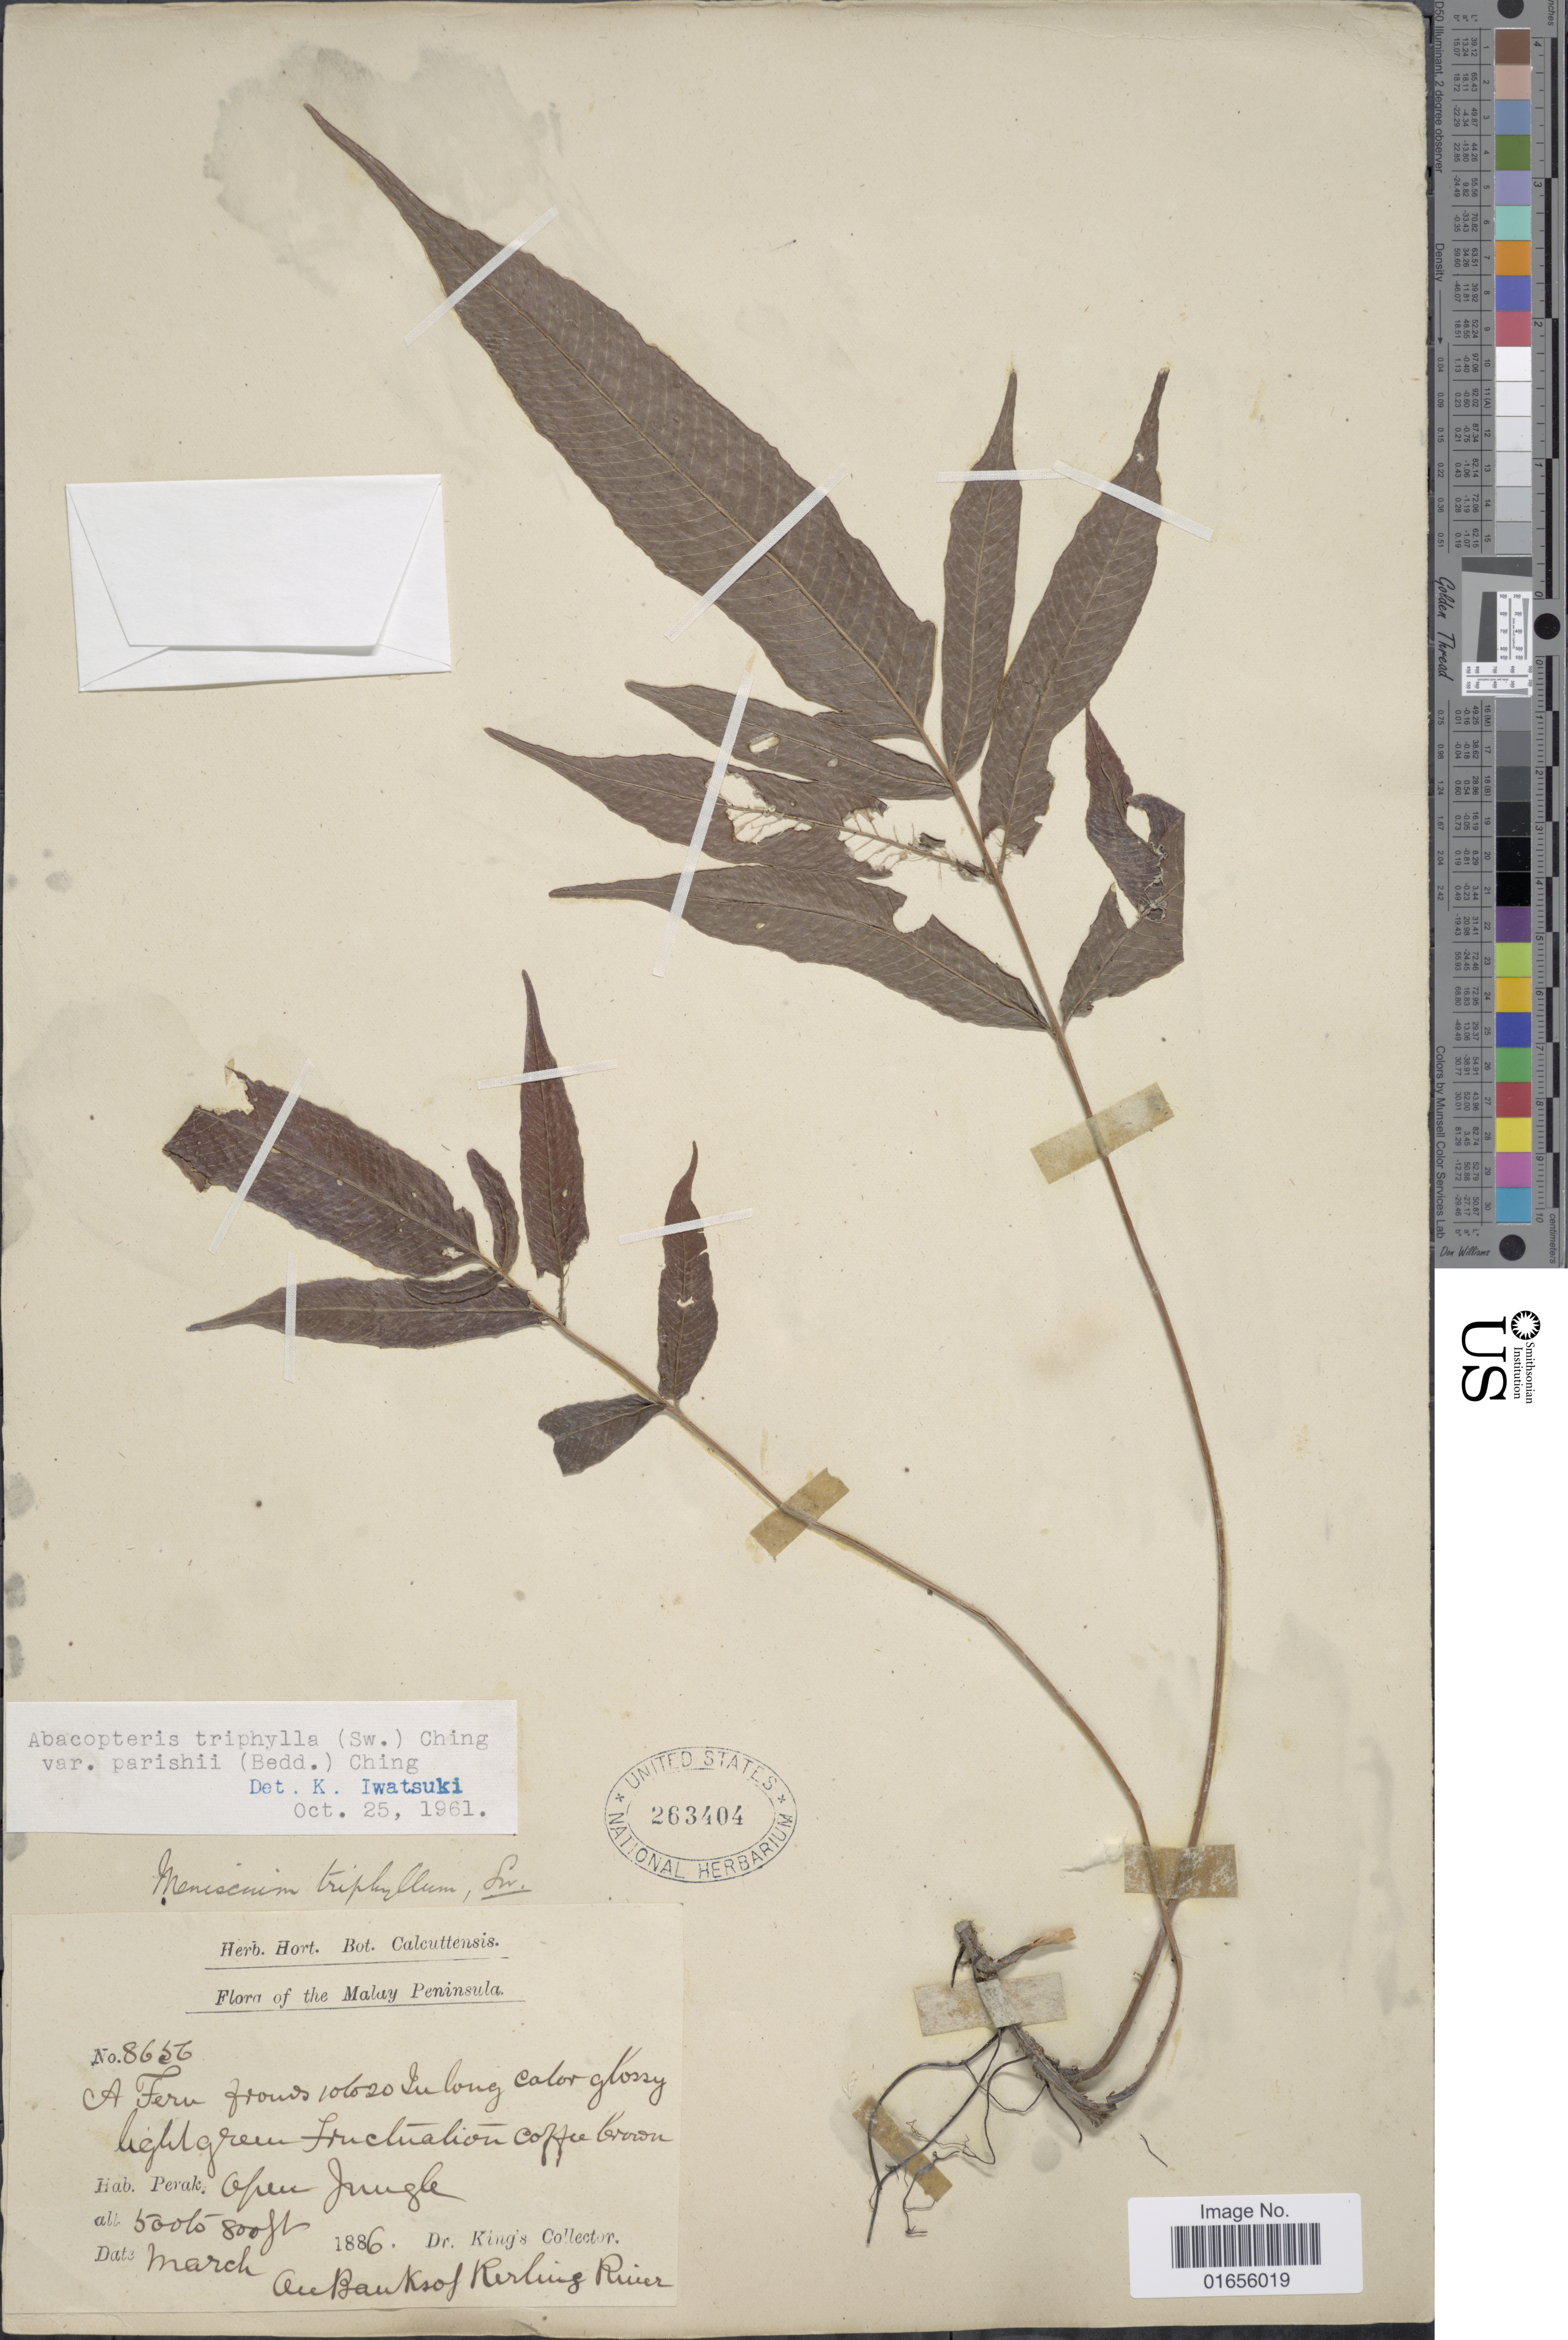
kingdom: Plantae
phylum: Tracheophyta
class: Polypodiopsida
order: Polypodiales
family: Thelypteridaceae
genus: Pronephrium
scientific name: Pronephrium parishii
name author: (Bedd.) Holttum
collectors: Dr. King's collector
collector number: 8656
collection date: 1886-03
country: Malaysia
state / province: Perak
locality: Malay Peninsula, Open jungle. On banks of Rerling [interpreted] River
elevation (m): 152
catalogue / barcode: US 263404